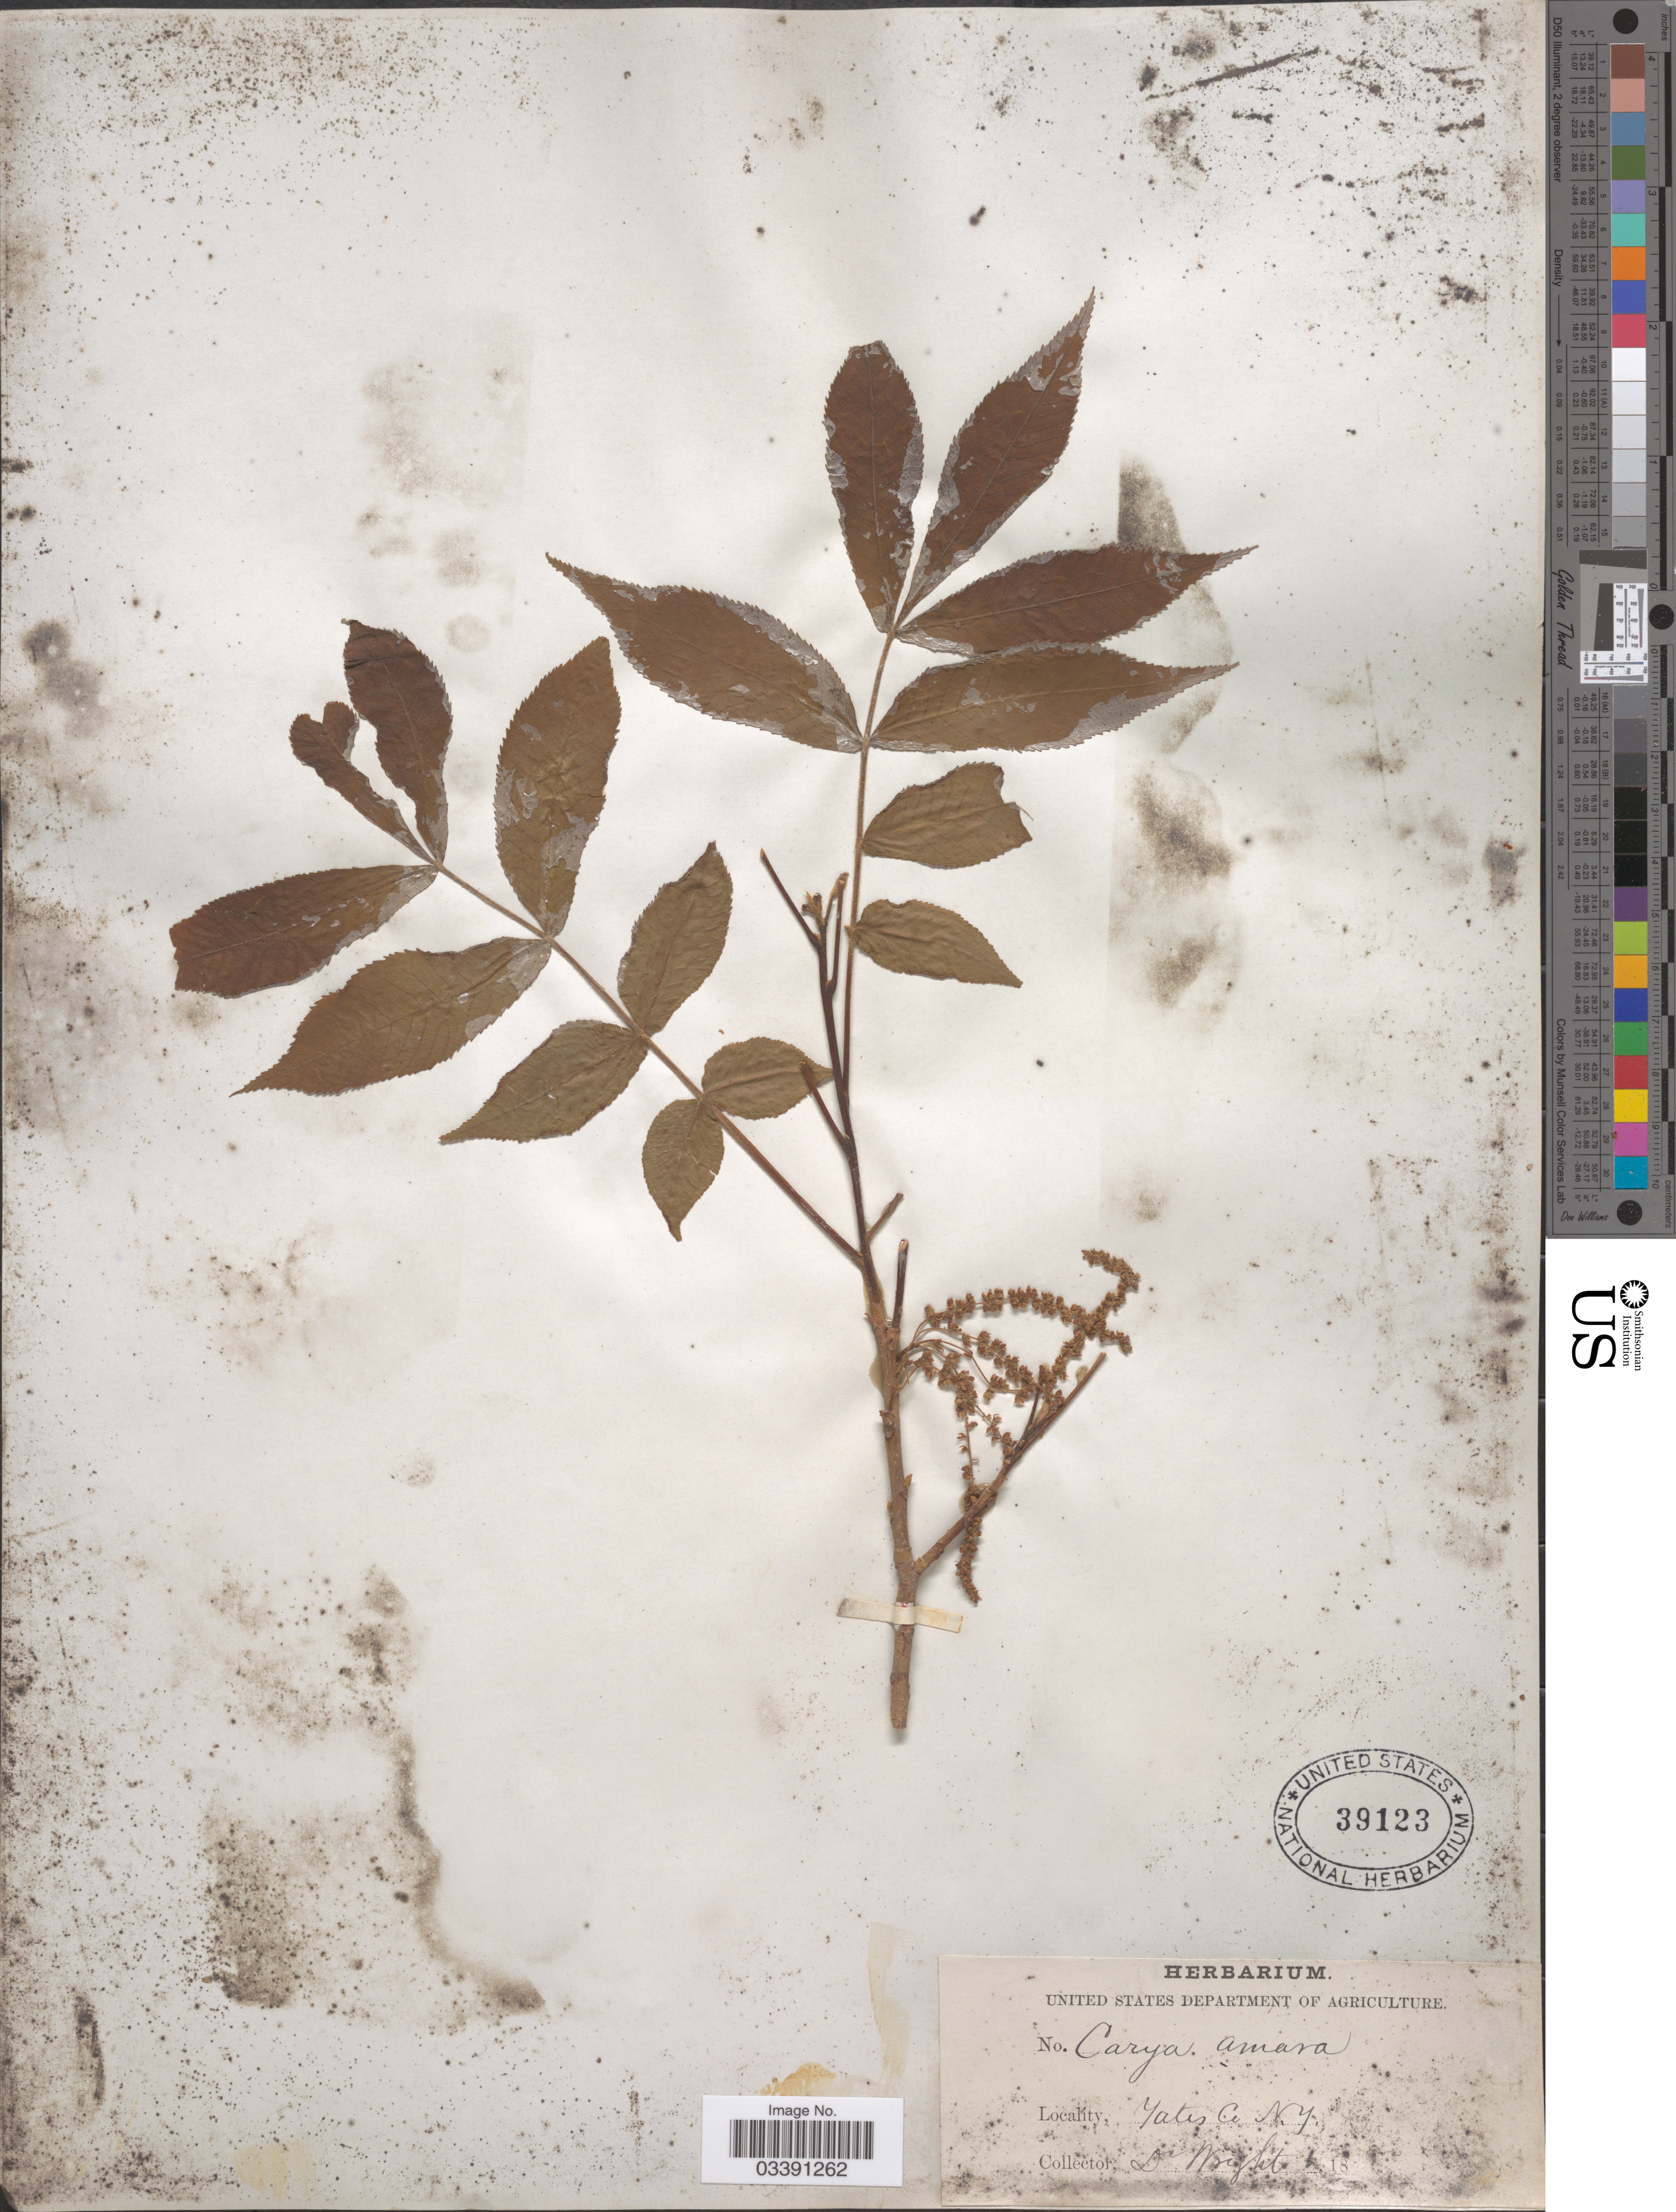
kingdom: Plantae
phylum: Tracheophyta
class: Magnoliopsida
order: Fagales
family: Juglandaceae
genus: Carya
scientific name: Carya cordiformis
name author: (Wangenh.) K. Koch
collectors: -. Wright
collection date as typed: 18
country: United States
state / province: New York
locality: Yates Co.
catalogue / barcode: US 39123